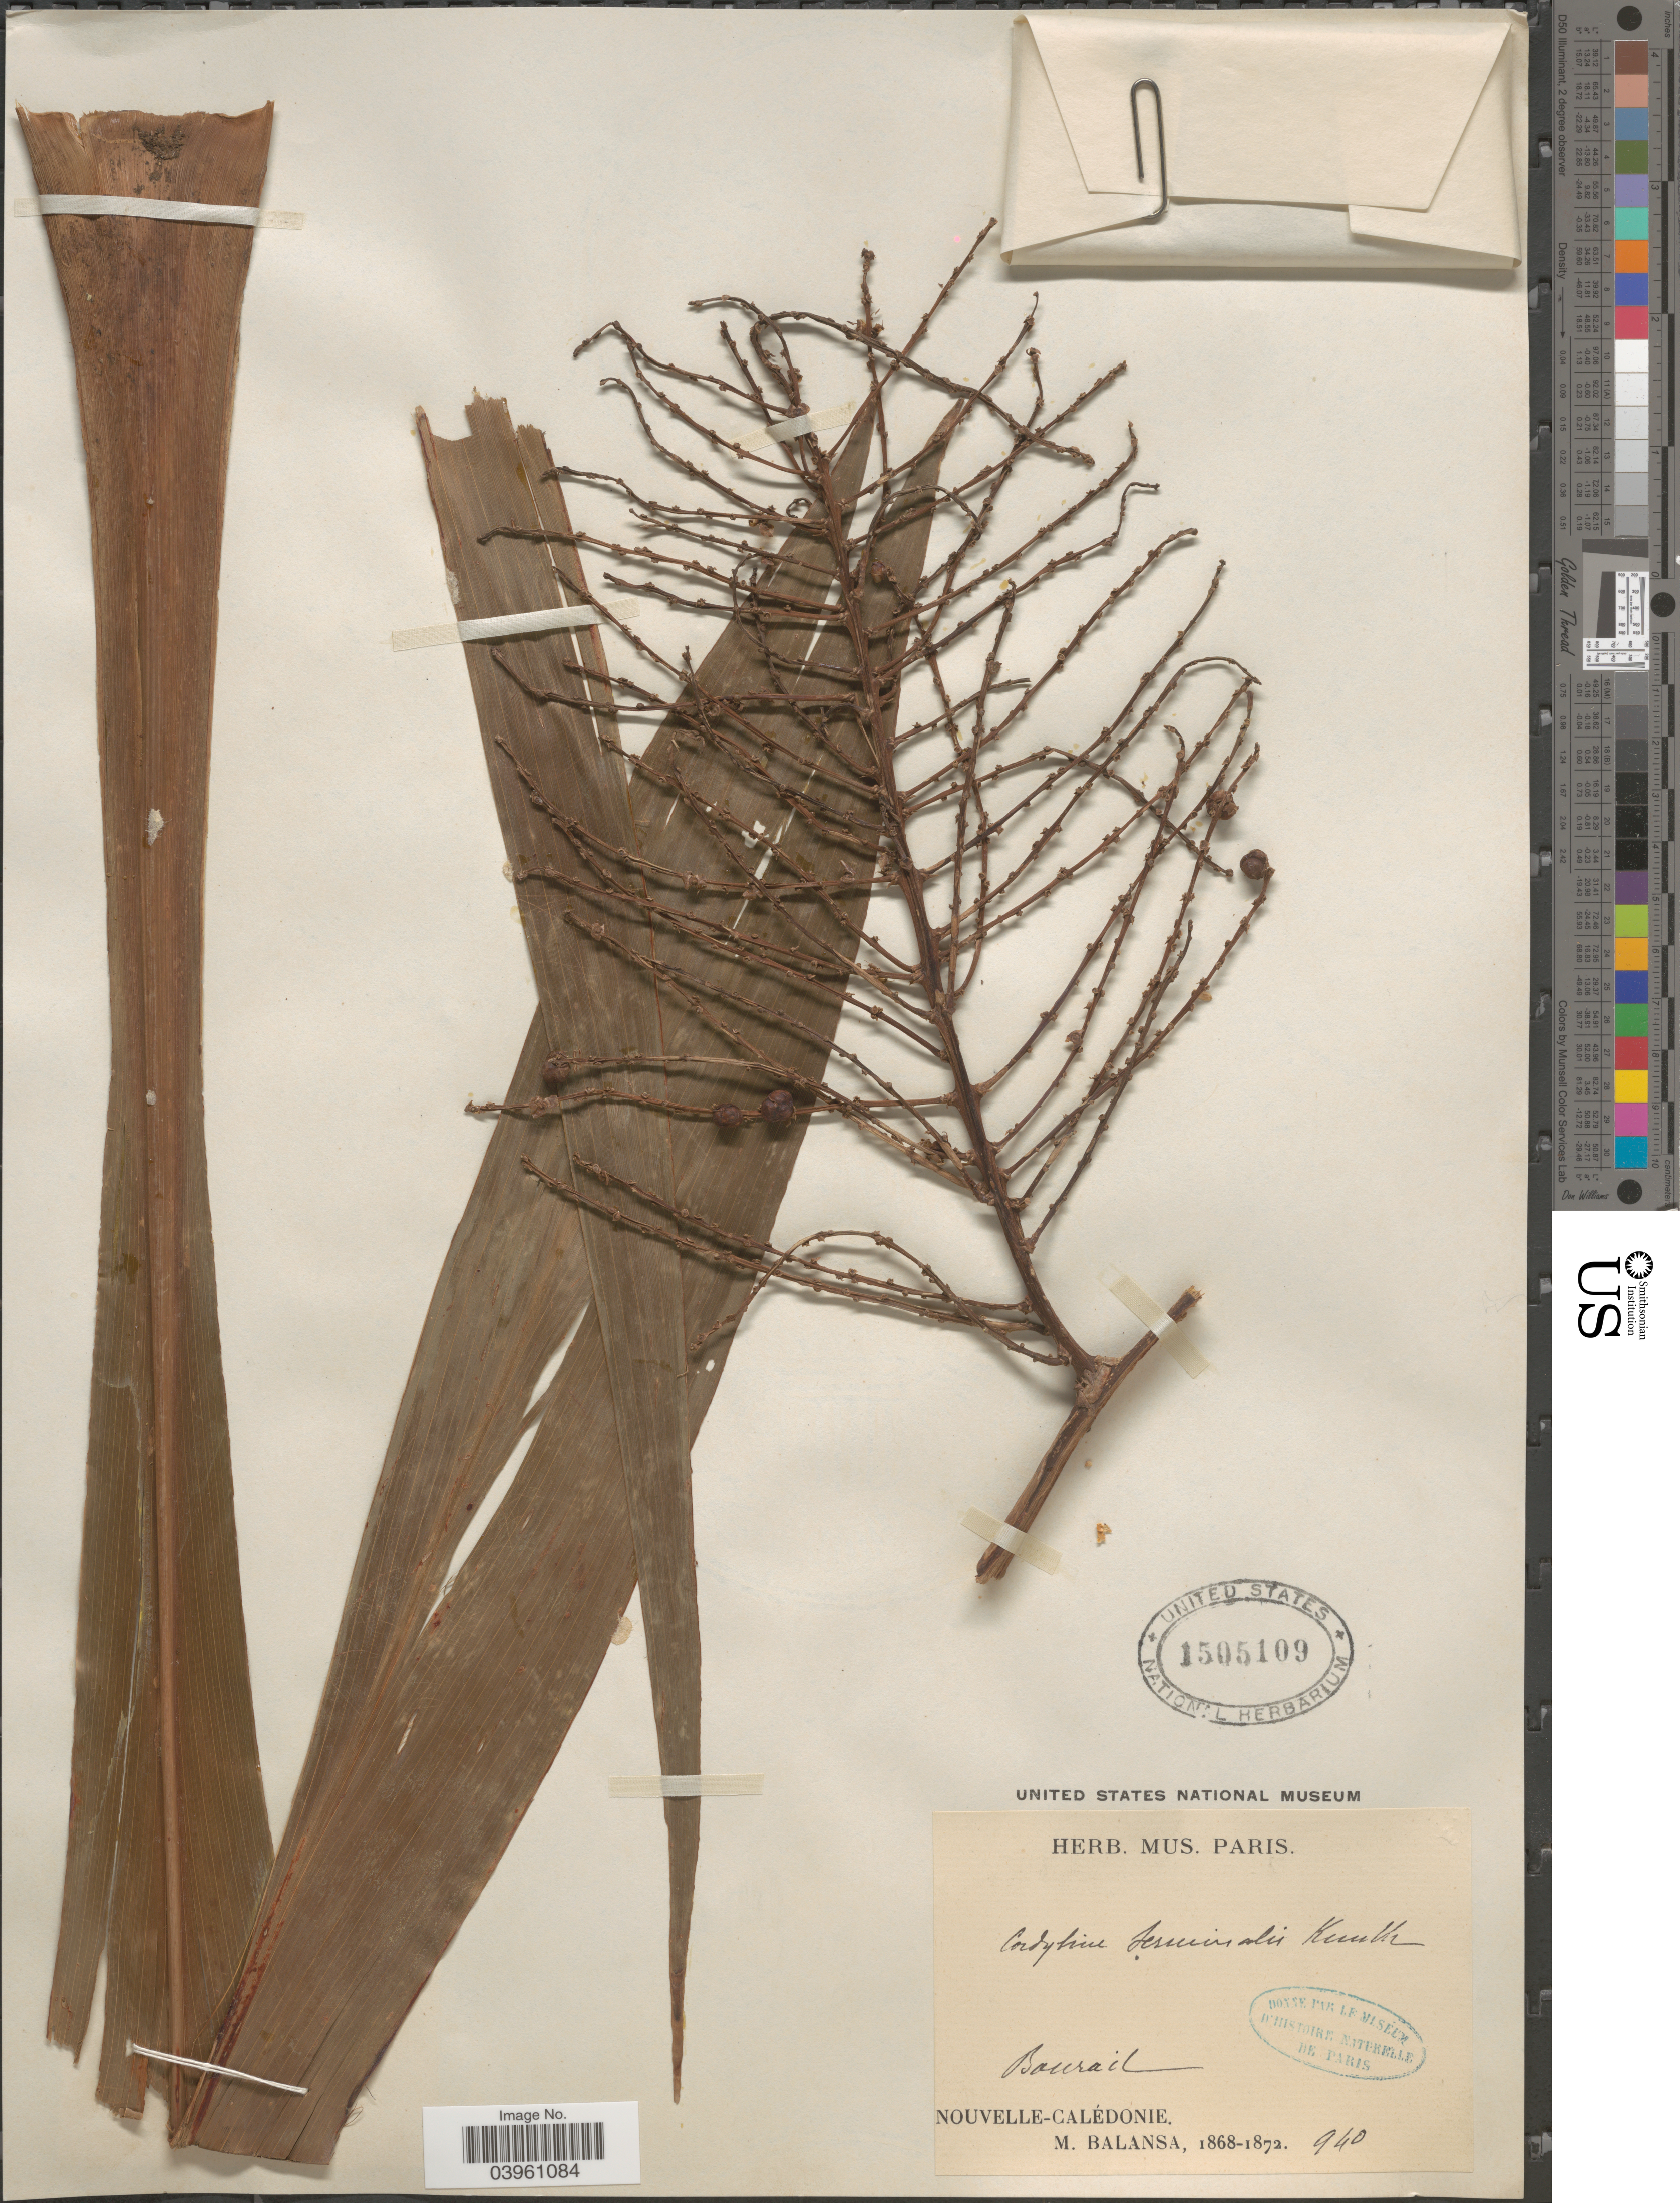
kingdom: Plantae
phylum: Tracheophyta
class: Liliopsida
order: Asparagales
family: Asparagaceae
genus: Cordyline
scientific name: Cordyline terminalis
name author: (L.) Kunth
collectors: B. Balansa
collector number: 940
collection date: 1868/1872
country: New Caledonia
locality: Bourail. Nouvelle-Calédonie.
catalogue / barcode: US 1505109